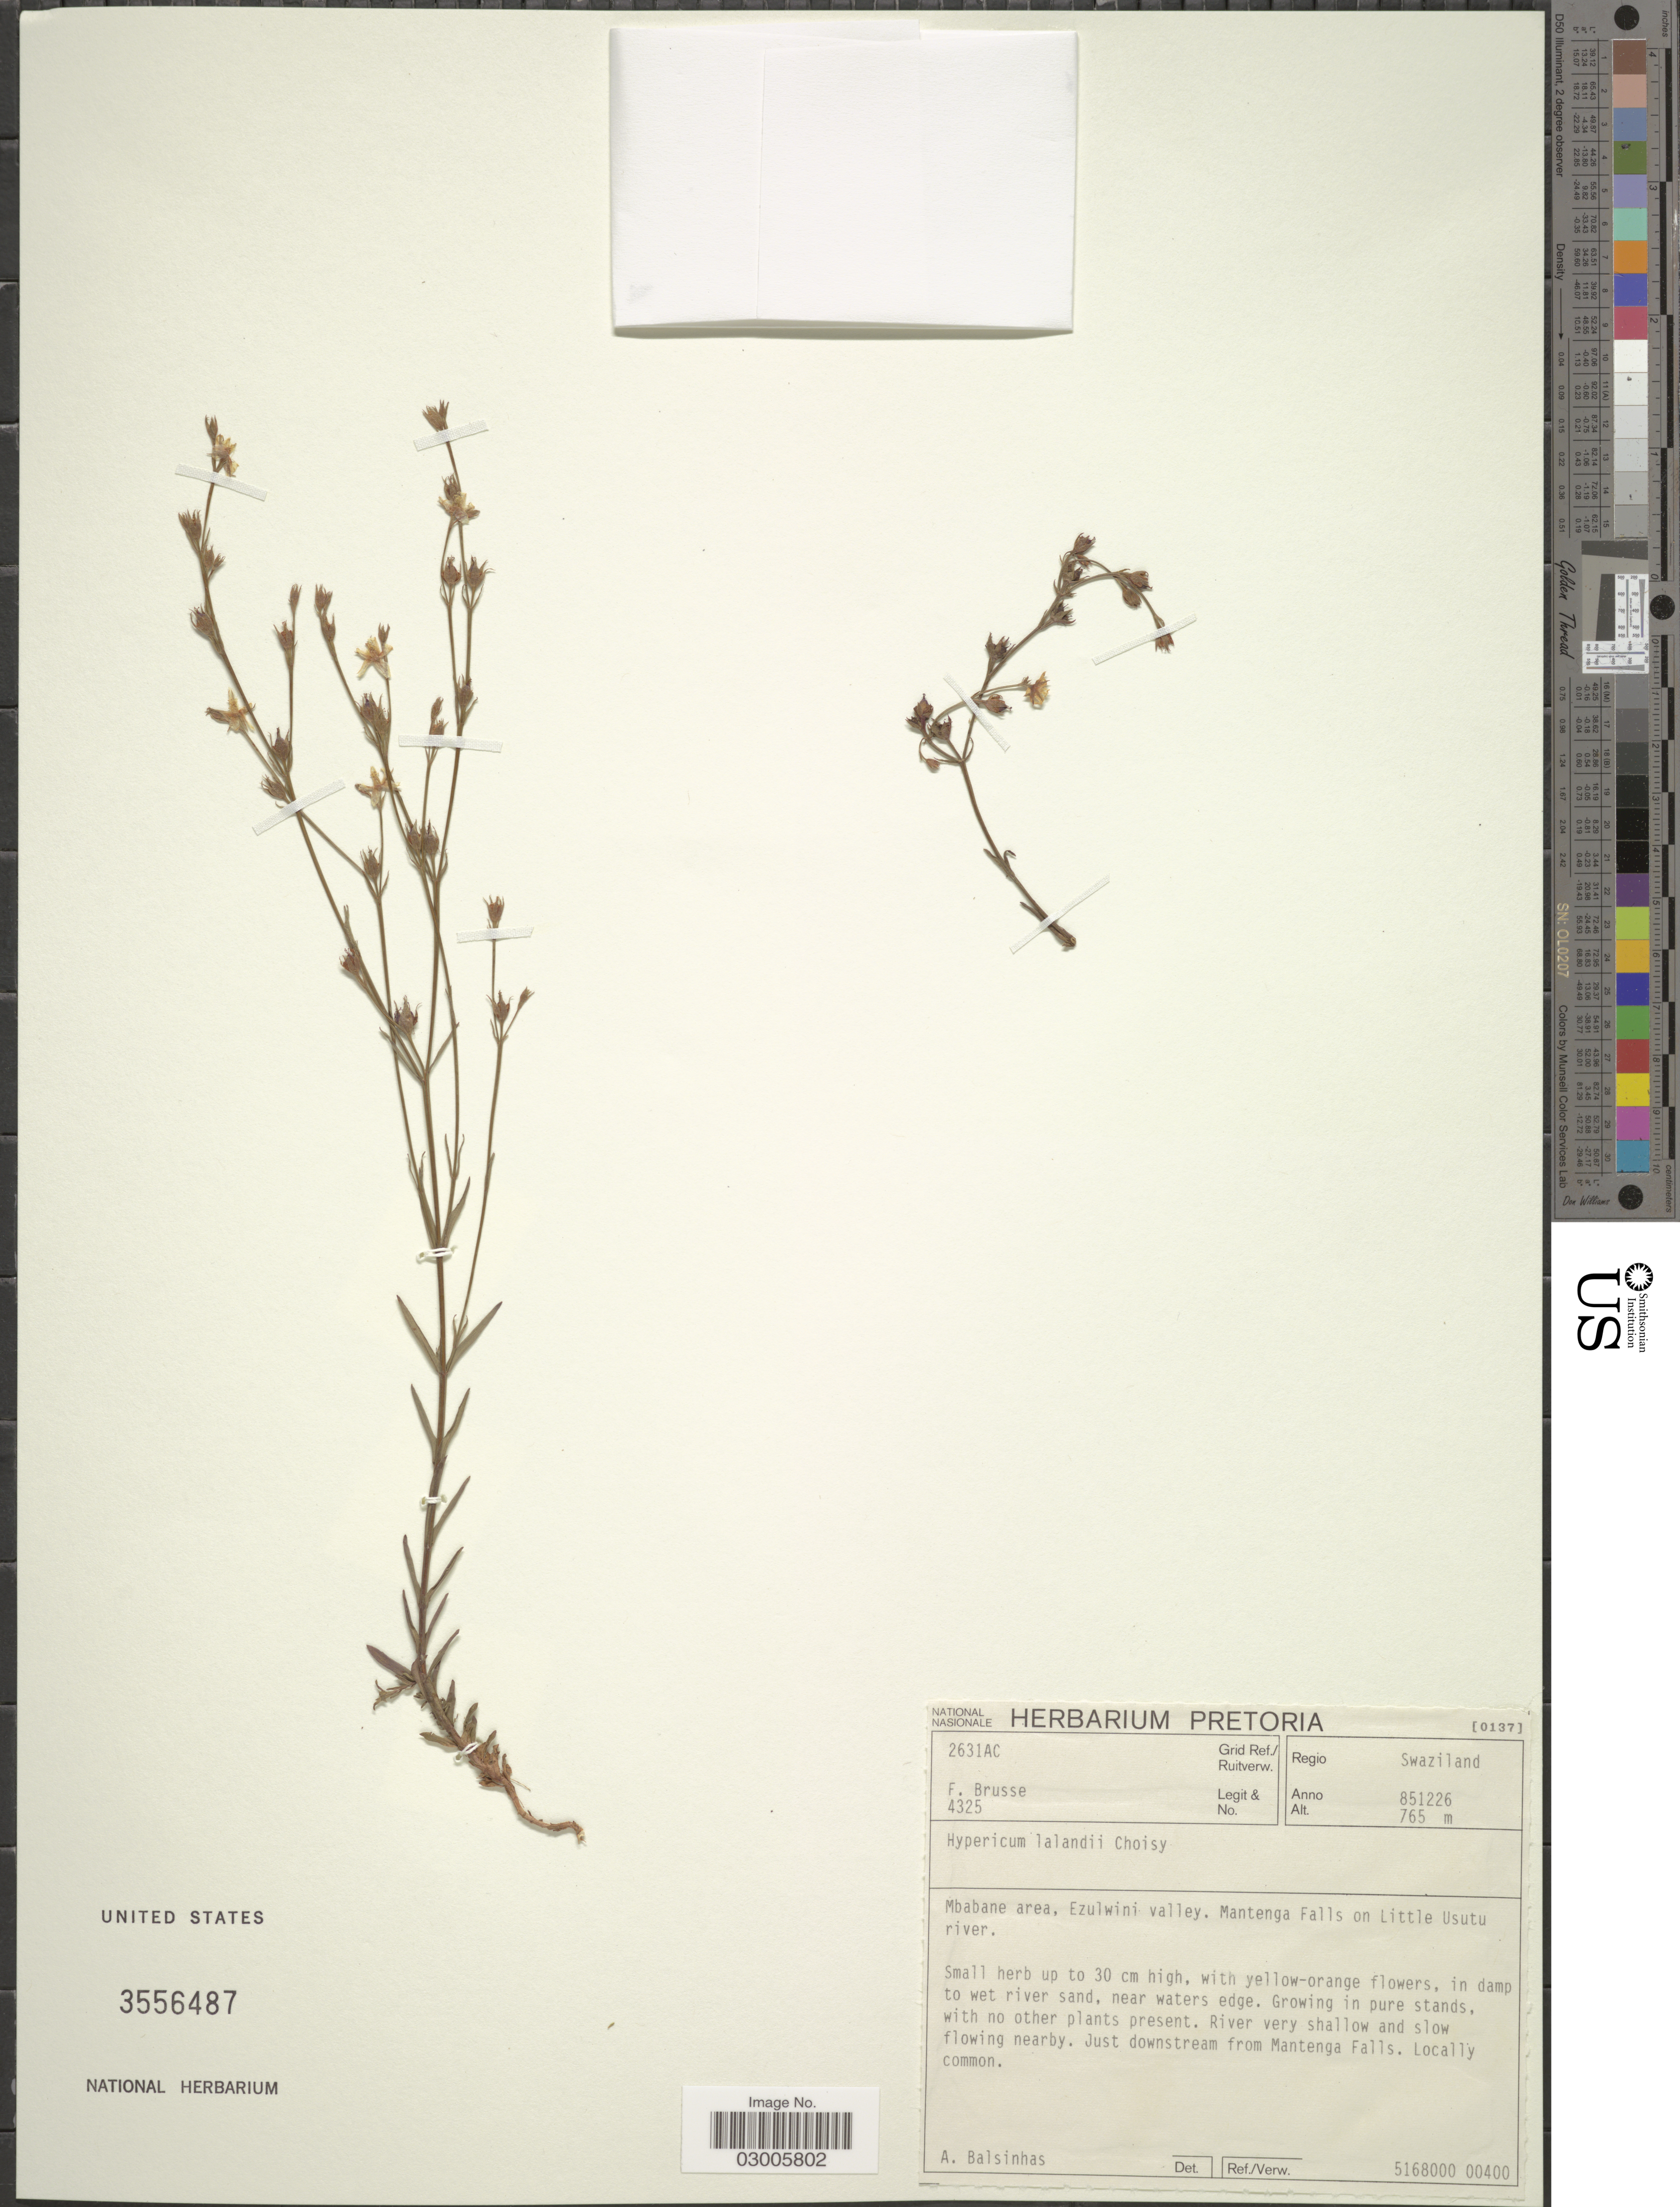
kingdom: Plantae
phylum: Tracheophyta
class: Magnoliopsida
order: Malpighiales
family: Hypericaceae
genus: Hypericum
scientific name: Hypericum lalandii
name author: Choisy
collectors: F. A. Brusse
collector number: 4325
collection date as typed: Transcribed d/m/y: 26/12/85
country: Eswatini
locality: Grid Ref./Ruitverw. 2631AC, Regio Swaziland, Mbabane area, Ezulwini valley. Mantenga Falls on Little Usutu river.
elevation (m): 765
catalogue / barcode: US 3556487